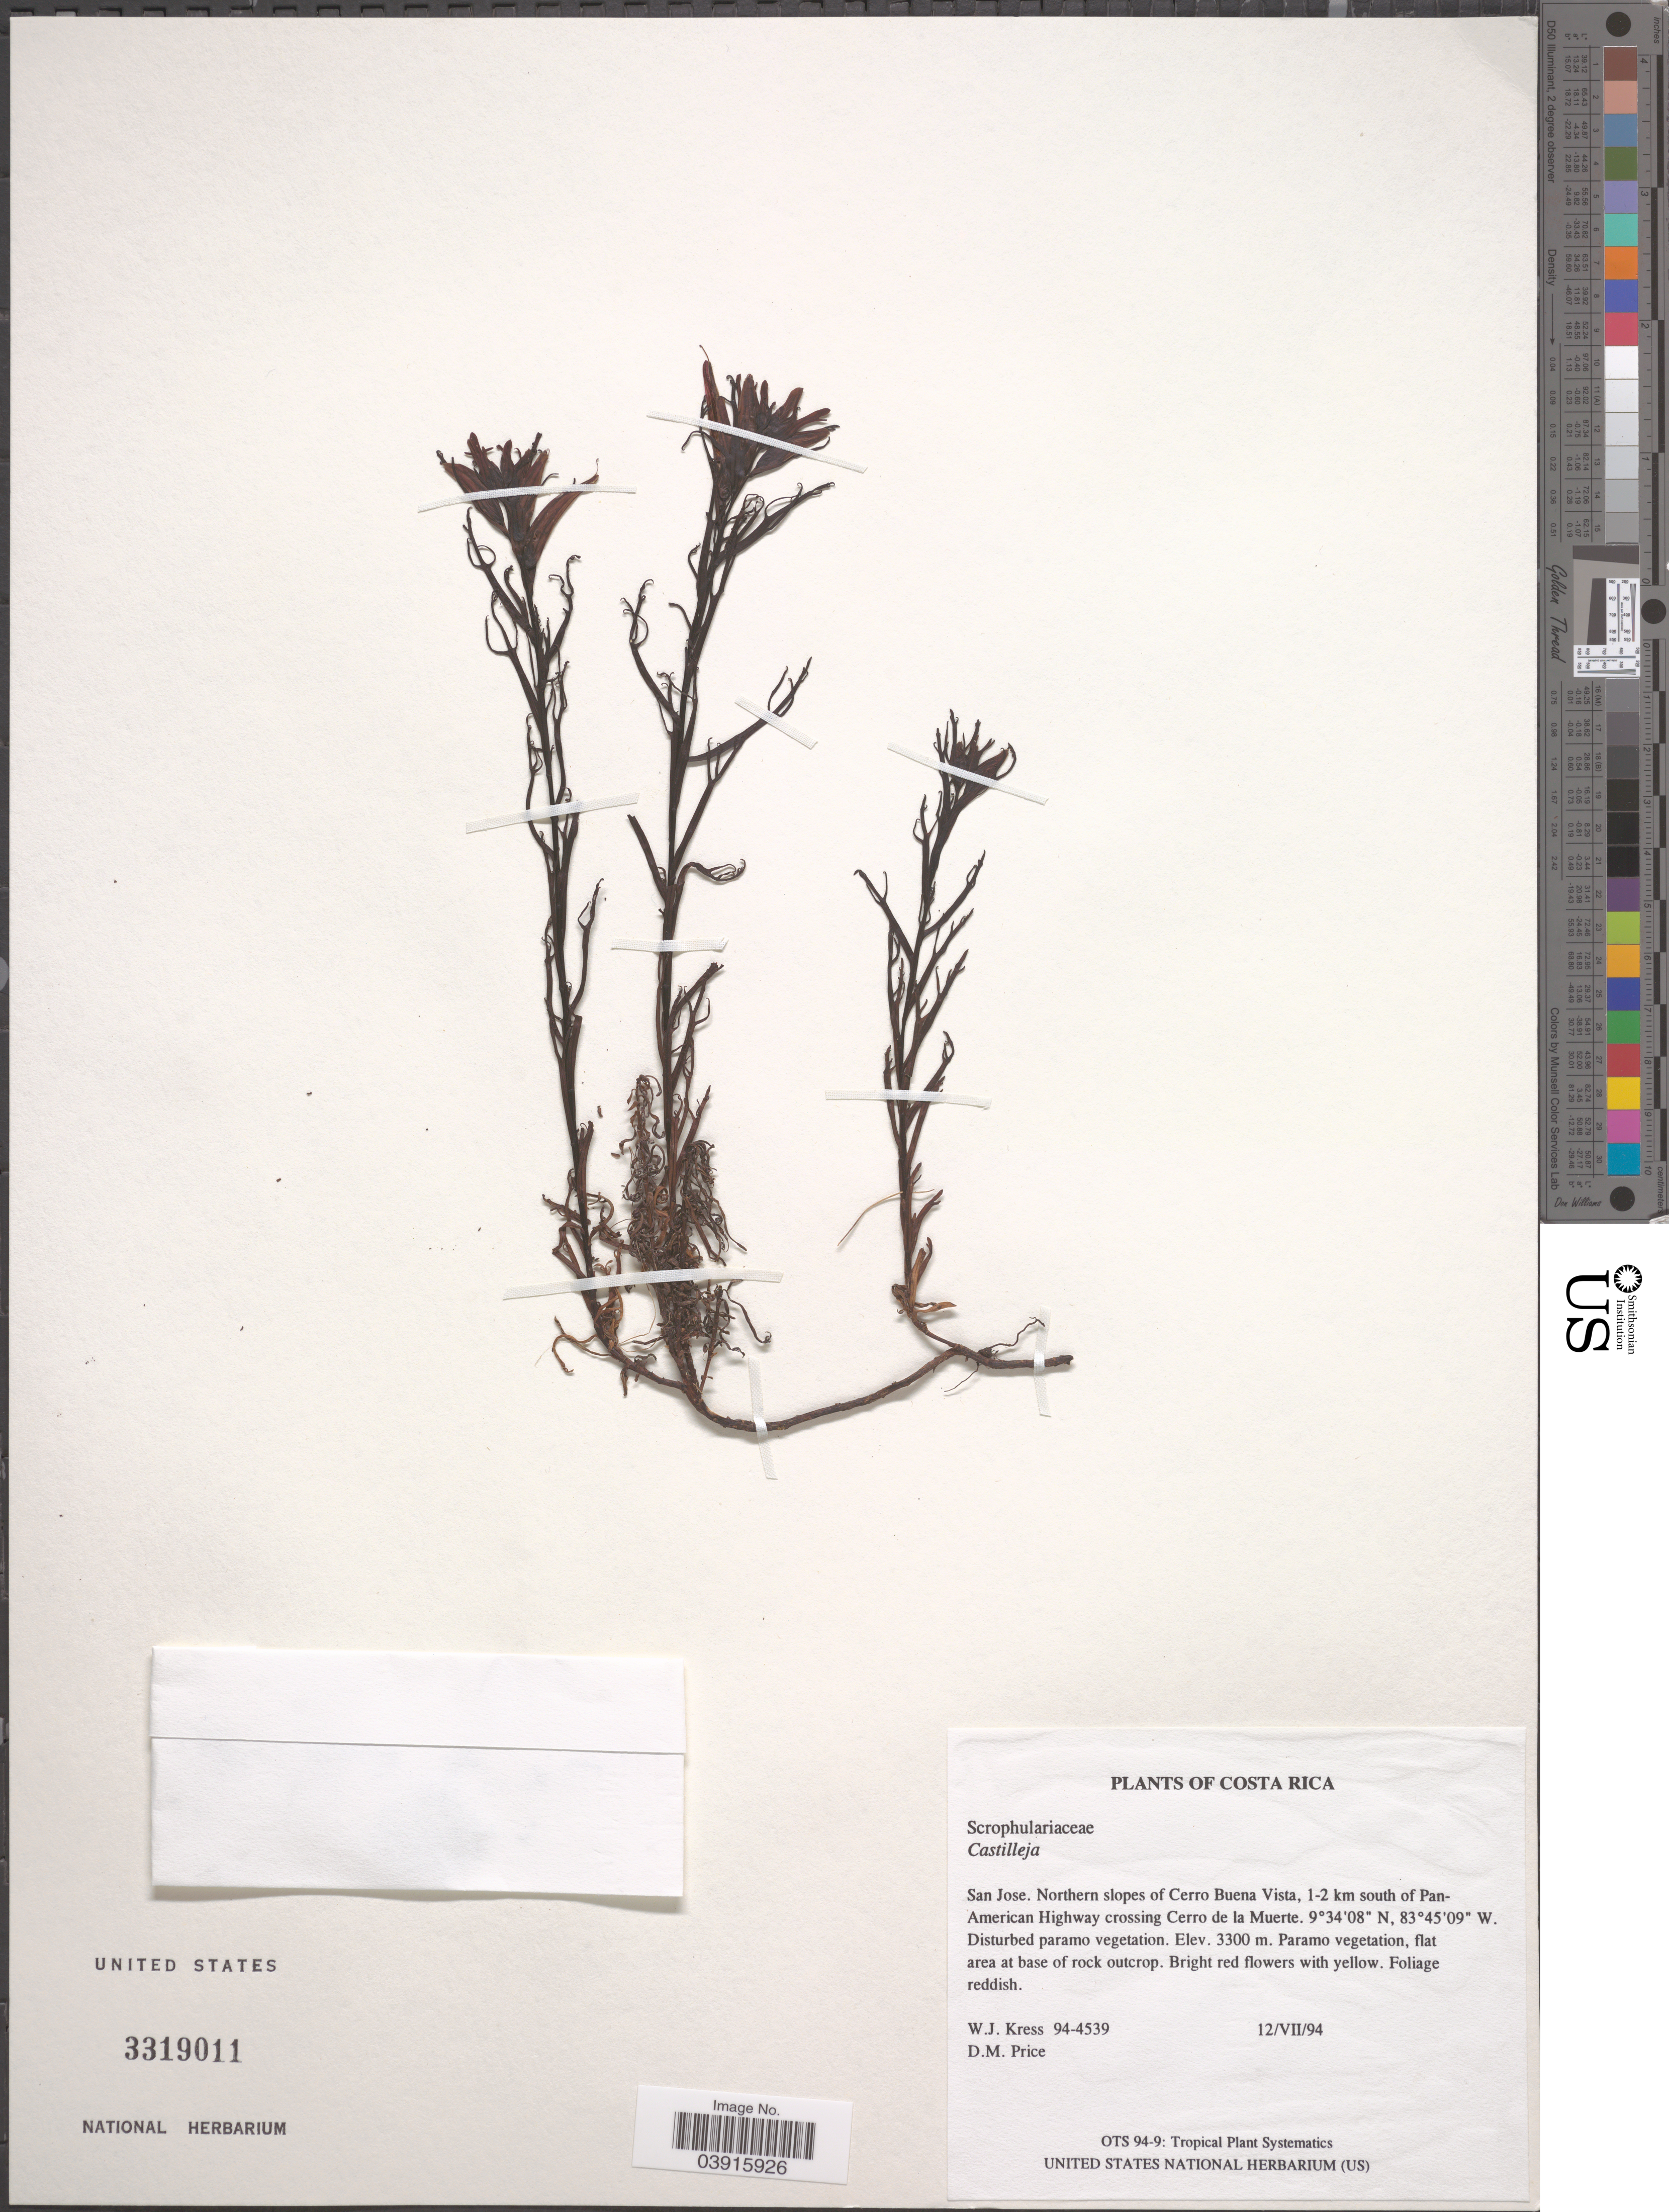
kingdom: Plantae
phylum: Tracheophyta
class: Magnoliopsida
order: Lamiales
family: Orobanchaceae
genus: Castilleja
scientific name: Castilleja sp.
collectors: W. J. Kress & D. M. Price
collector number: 94-4539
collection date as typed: Transcribed d/m/y: 12/7/94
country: Costa Rica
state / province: San José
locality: Northern slopes of Cerro Buena Vista, 1-2 km south of Pan-American Highway crossing Cerro de la Muerte.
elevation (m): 3300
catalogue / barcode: US 3319011